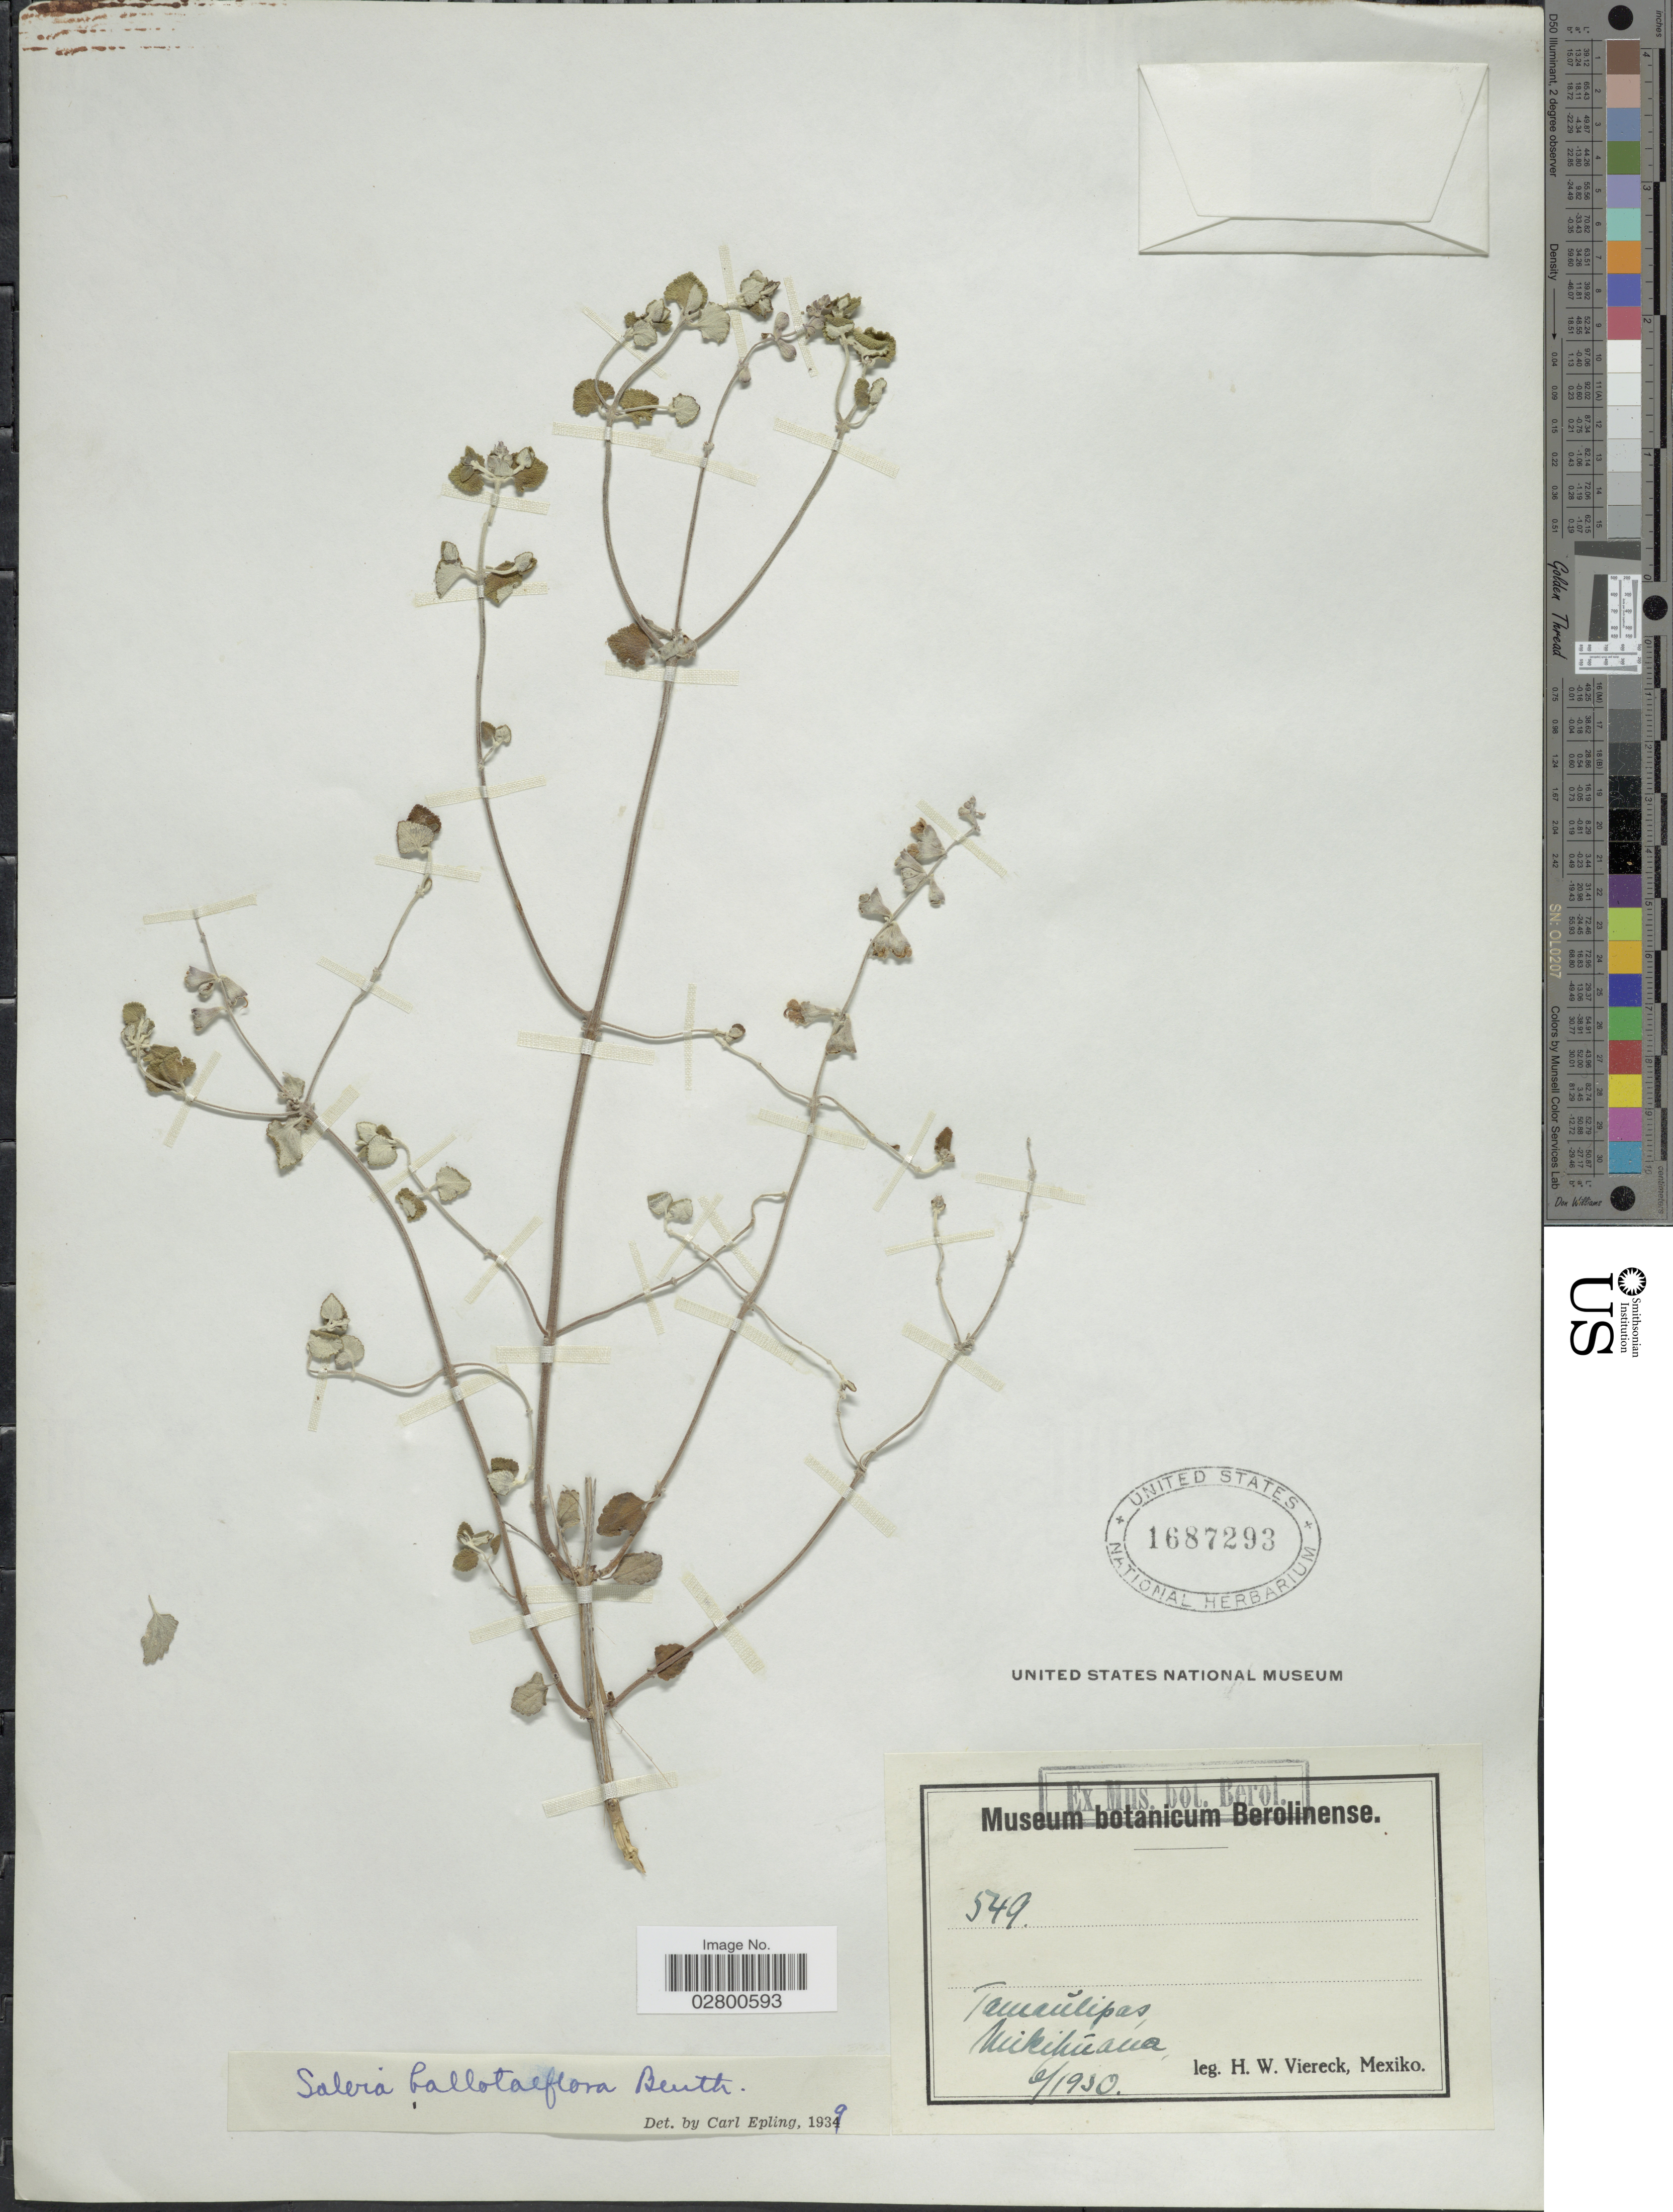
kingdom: Plantae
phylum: Tracheophyta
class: Magnoliopsida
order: Lamiales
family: Lamiaceae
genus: Salvia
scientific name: Salvia ballotiflora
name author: Benth.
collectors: H. W. Viereck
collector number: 549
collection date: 1930-06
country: Mexico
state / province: Tamaulipas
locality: Mikihuana.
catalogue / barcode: US 1687293